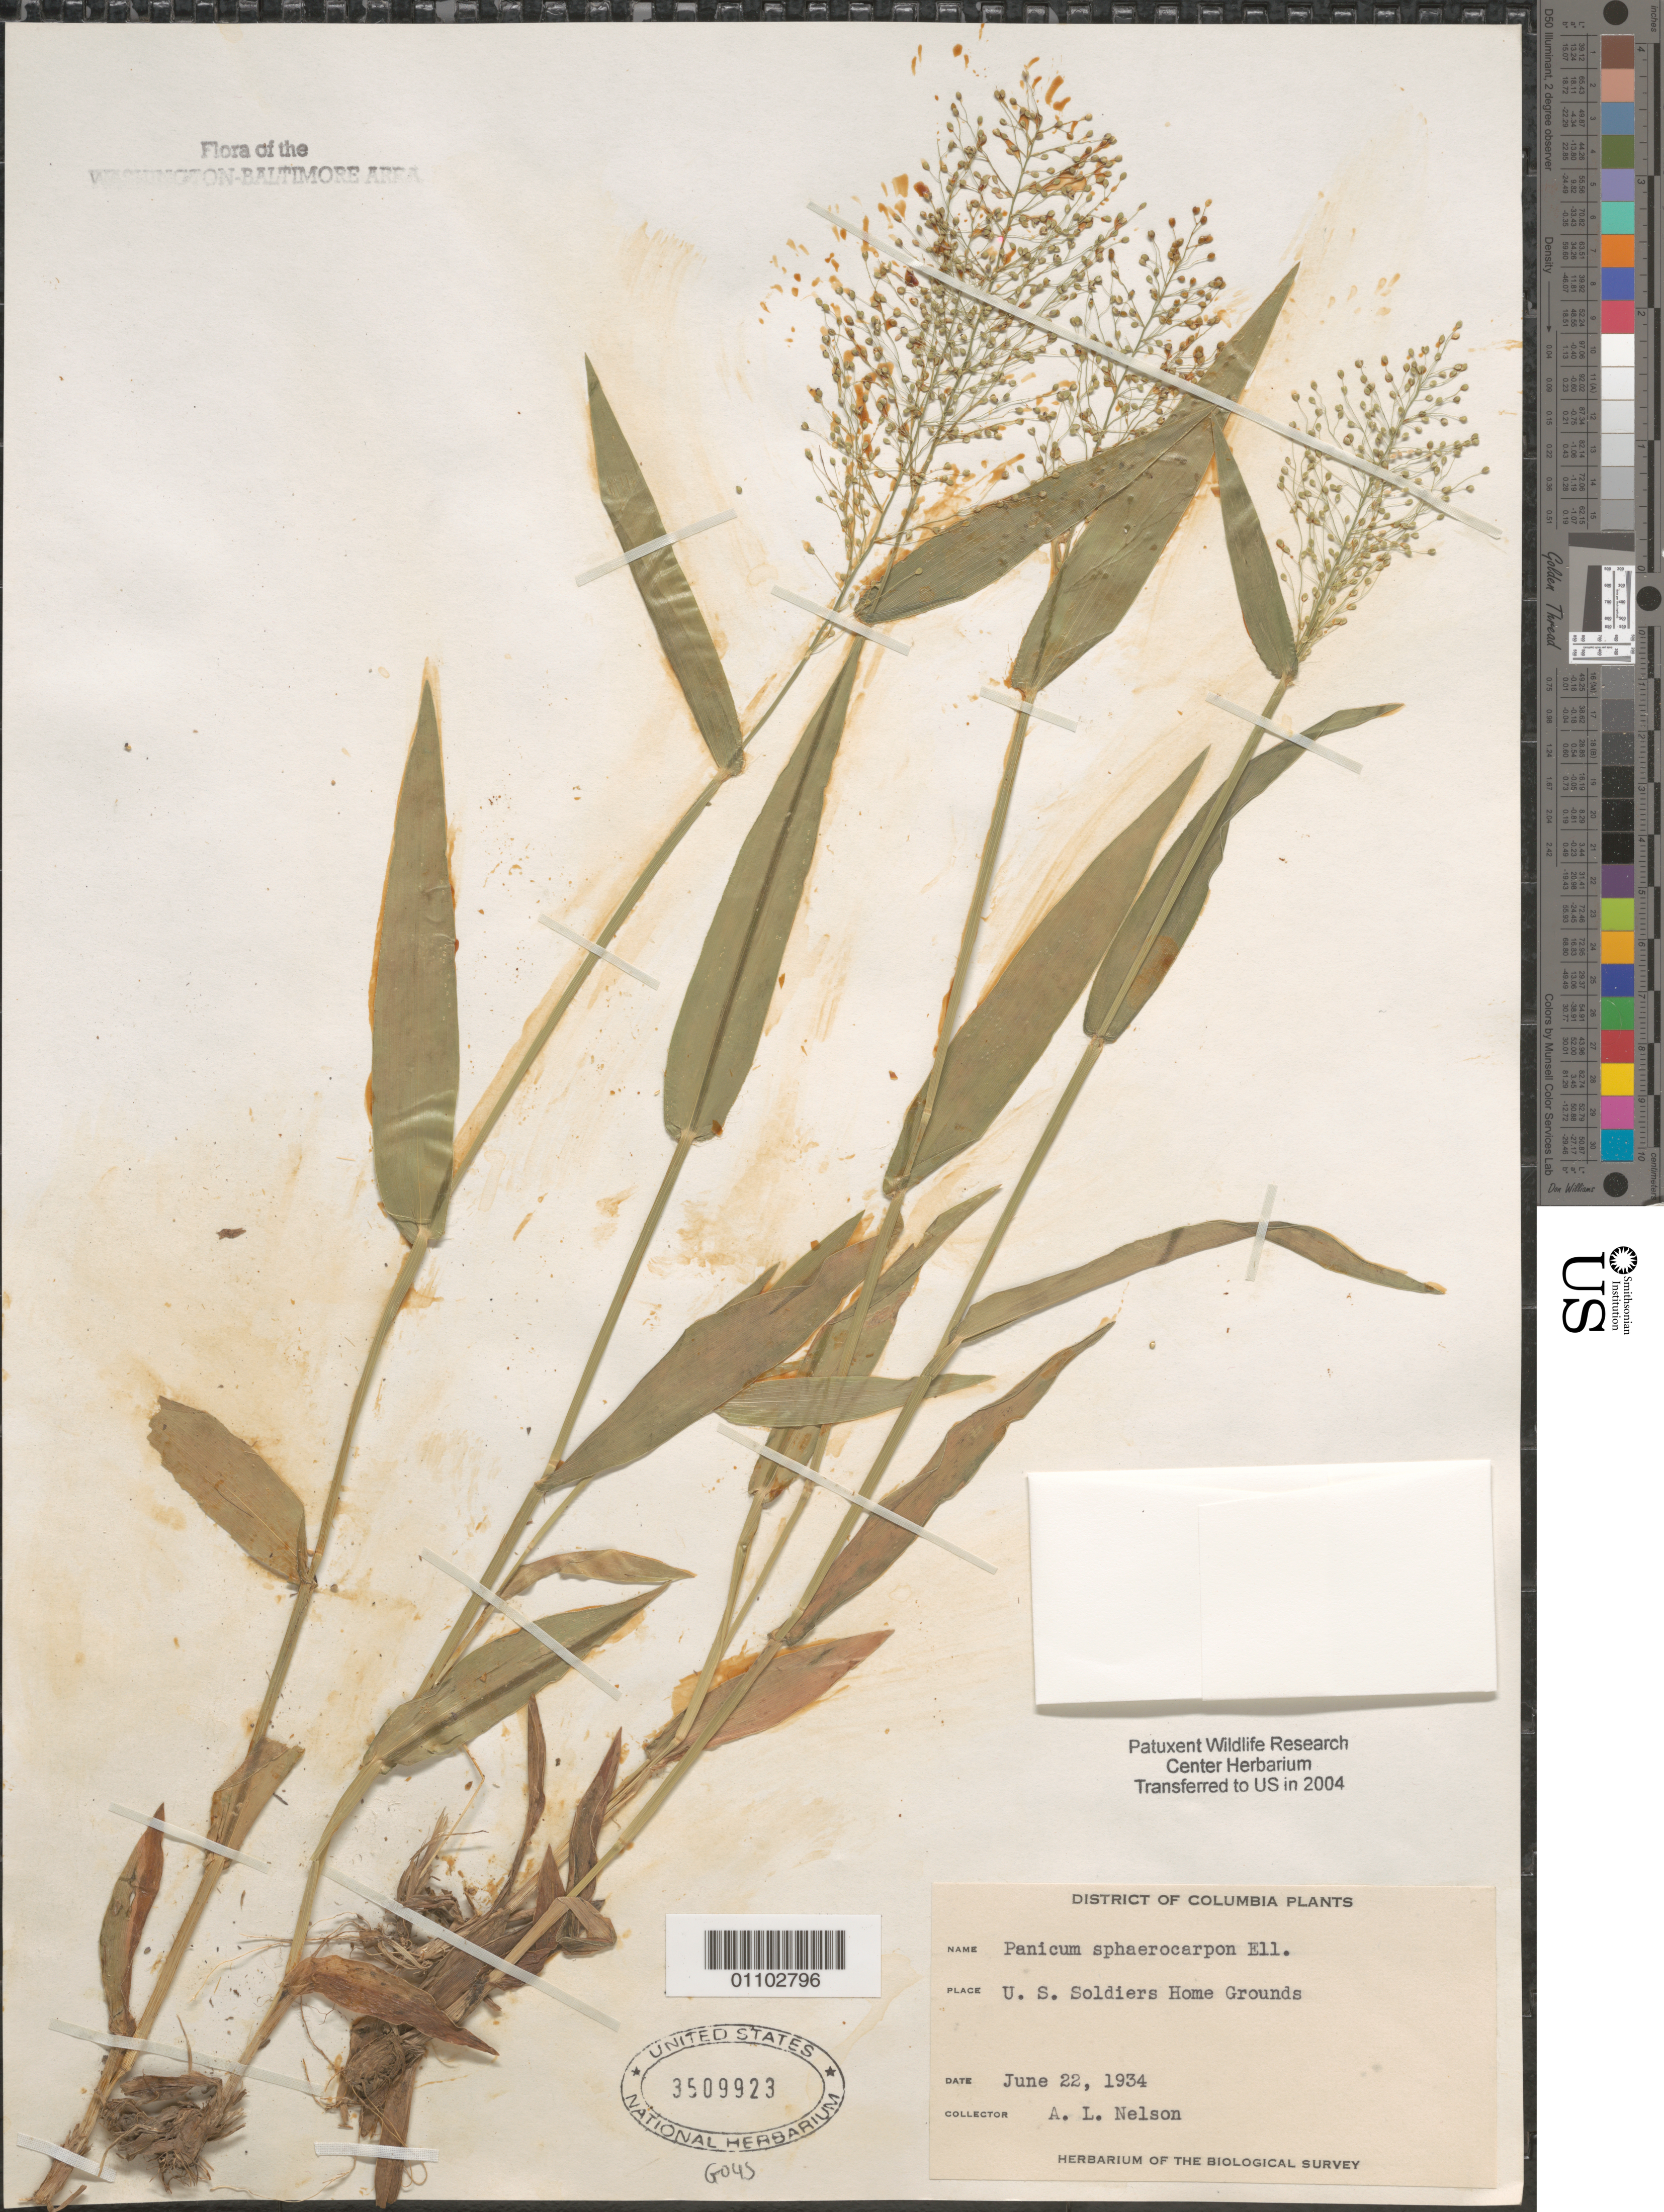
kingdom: Plantae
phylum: Tracheophyta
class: Liliopsida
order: Poales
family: Poaceae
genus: Panicum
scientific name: Panicum sphaerocarpon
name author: Elliott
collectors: A. L. Nelson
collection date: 1934-06-22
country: United States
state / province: District of Columbia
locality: U.S. Soldiers Home Grounds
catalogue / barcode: US 3509923